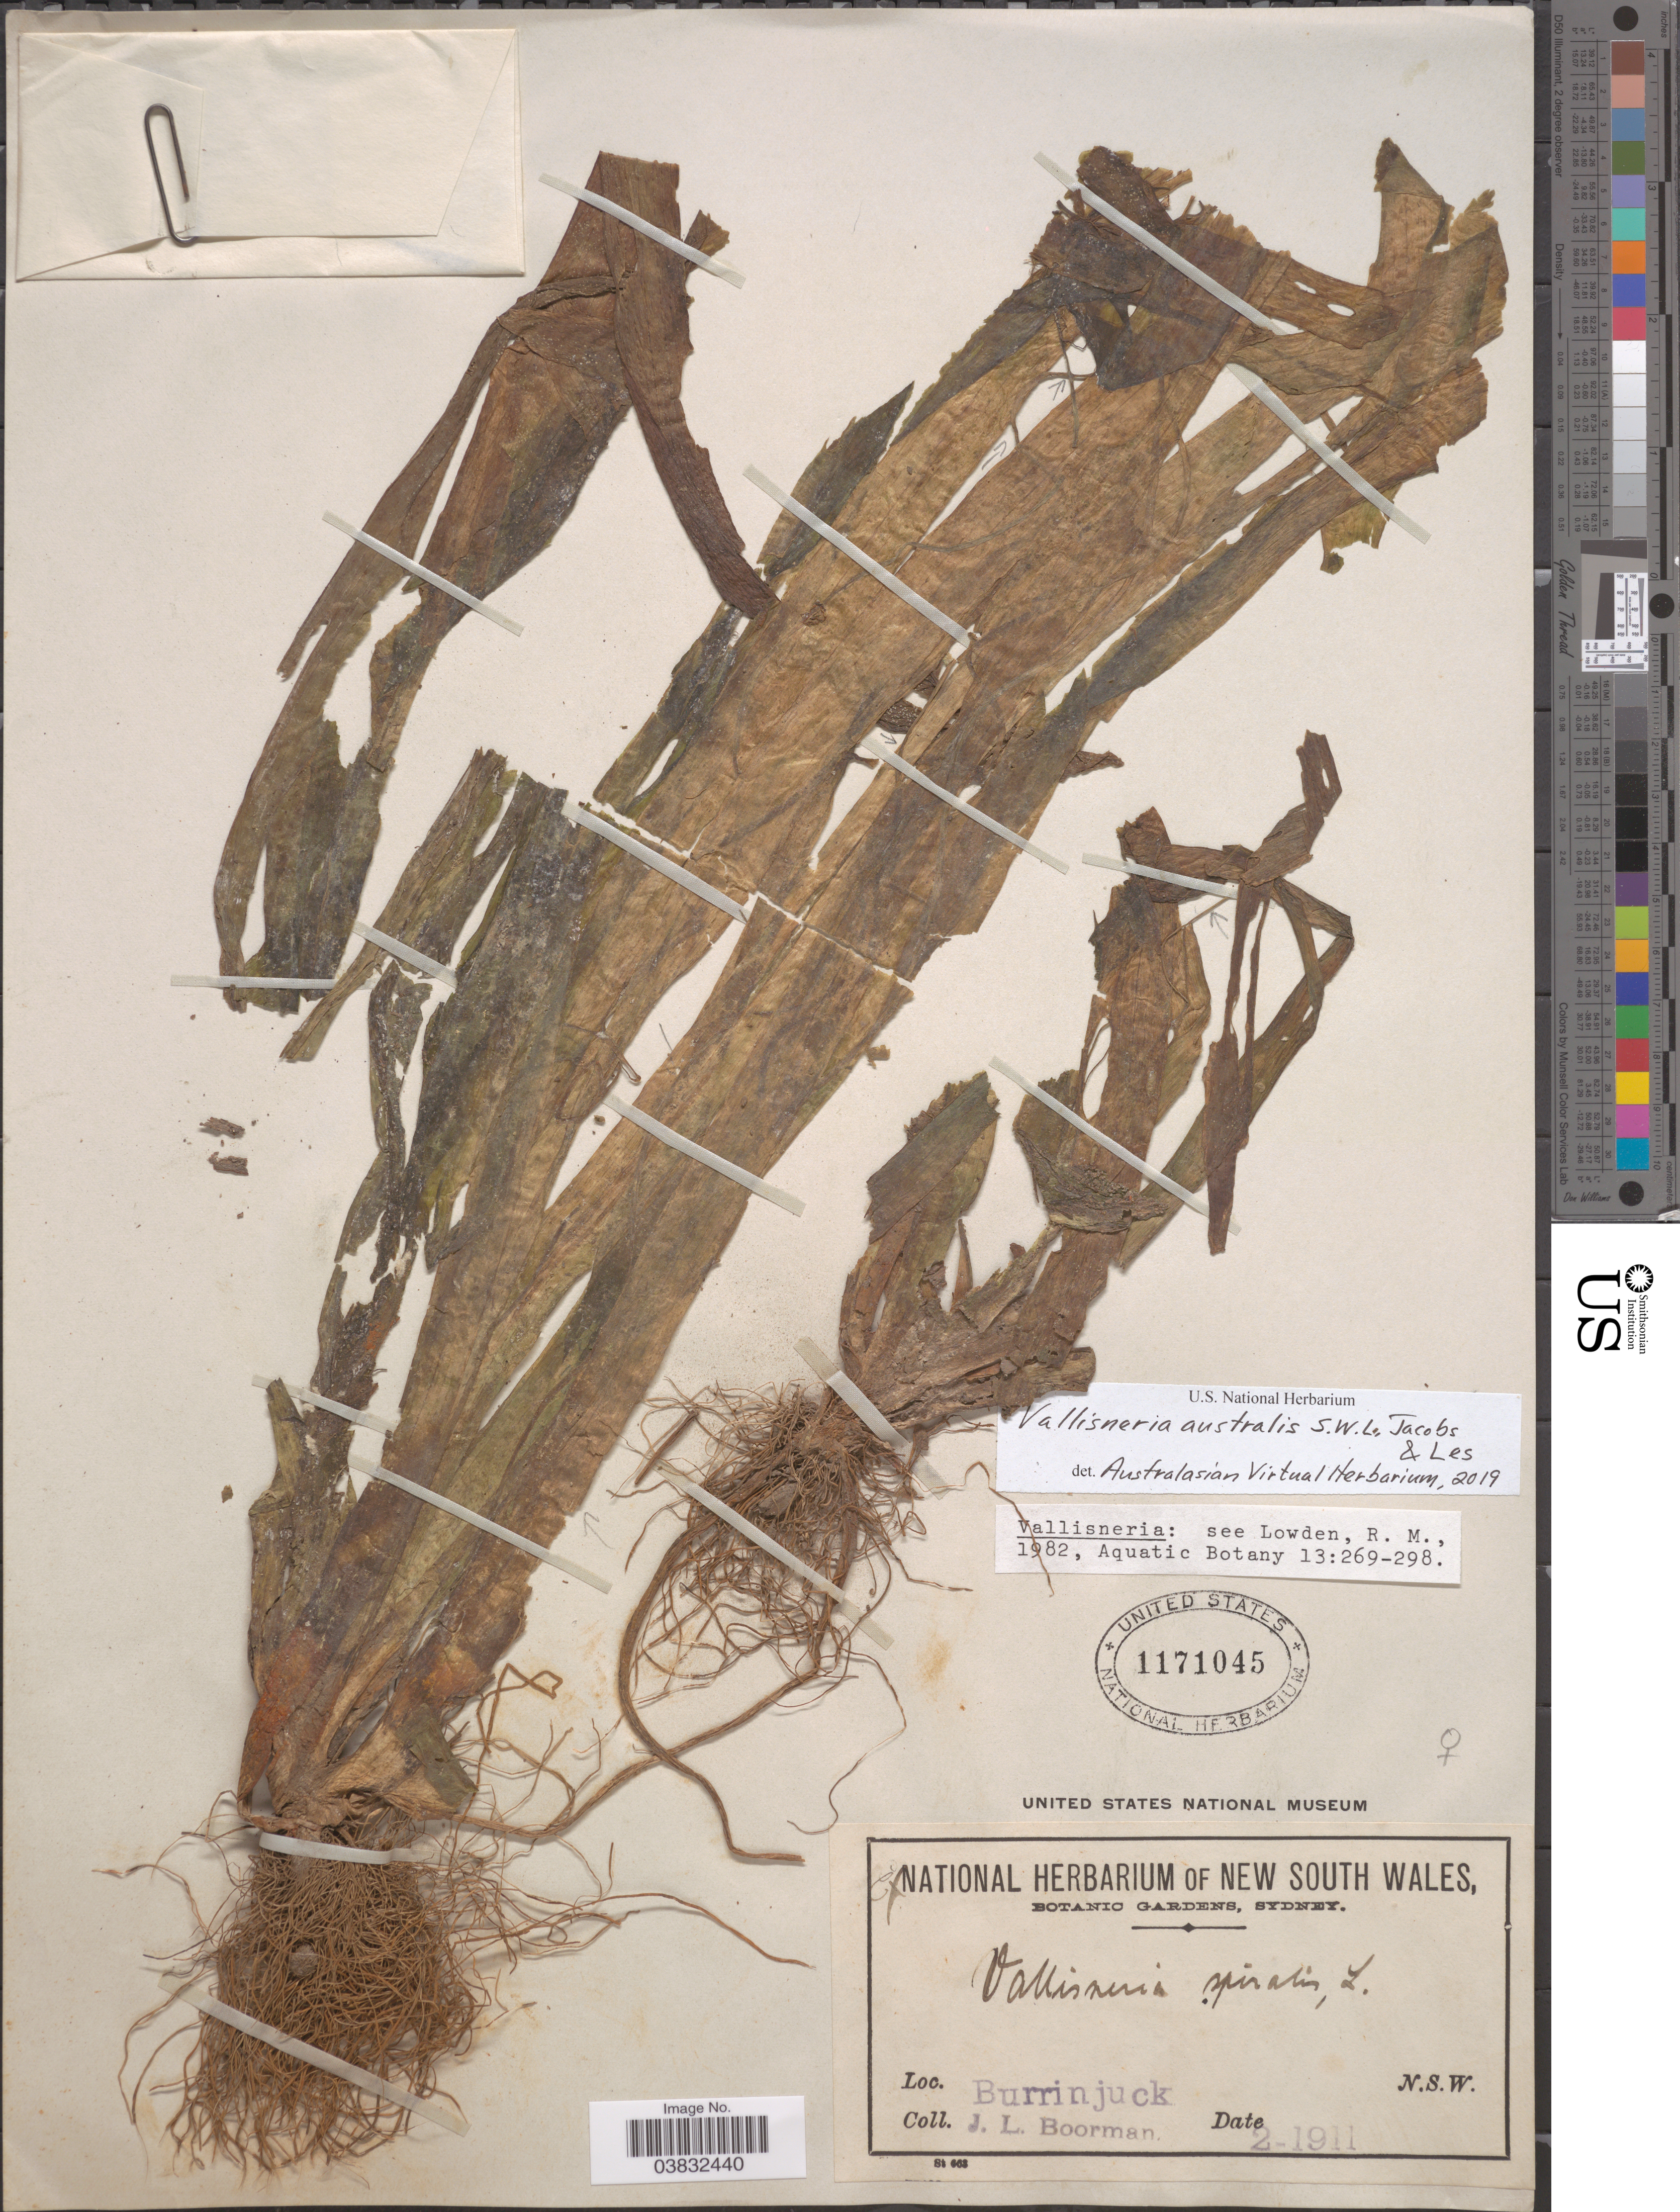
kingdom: Plantae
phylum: Tracheophyta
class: Liliopsida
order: Alismatales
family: Hydrocharitaceae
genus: Vallisneria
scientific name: Vallisneria australis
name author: S.W.L. Jacobs & Les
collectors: J. Boorman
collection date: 1911-02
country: Australia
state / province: New South Wales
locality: Burrinjuck.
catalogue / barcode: US 1171045